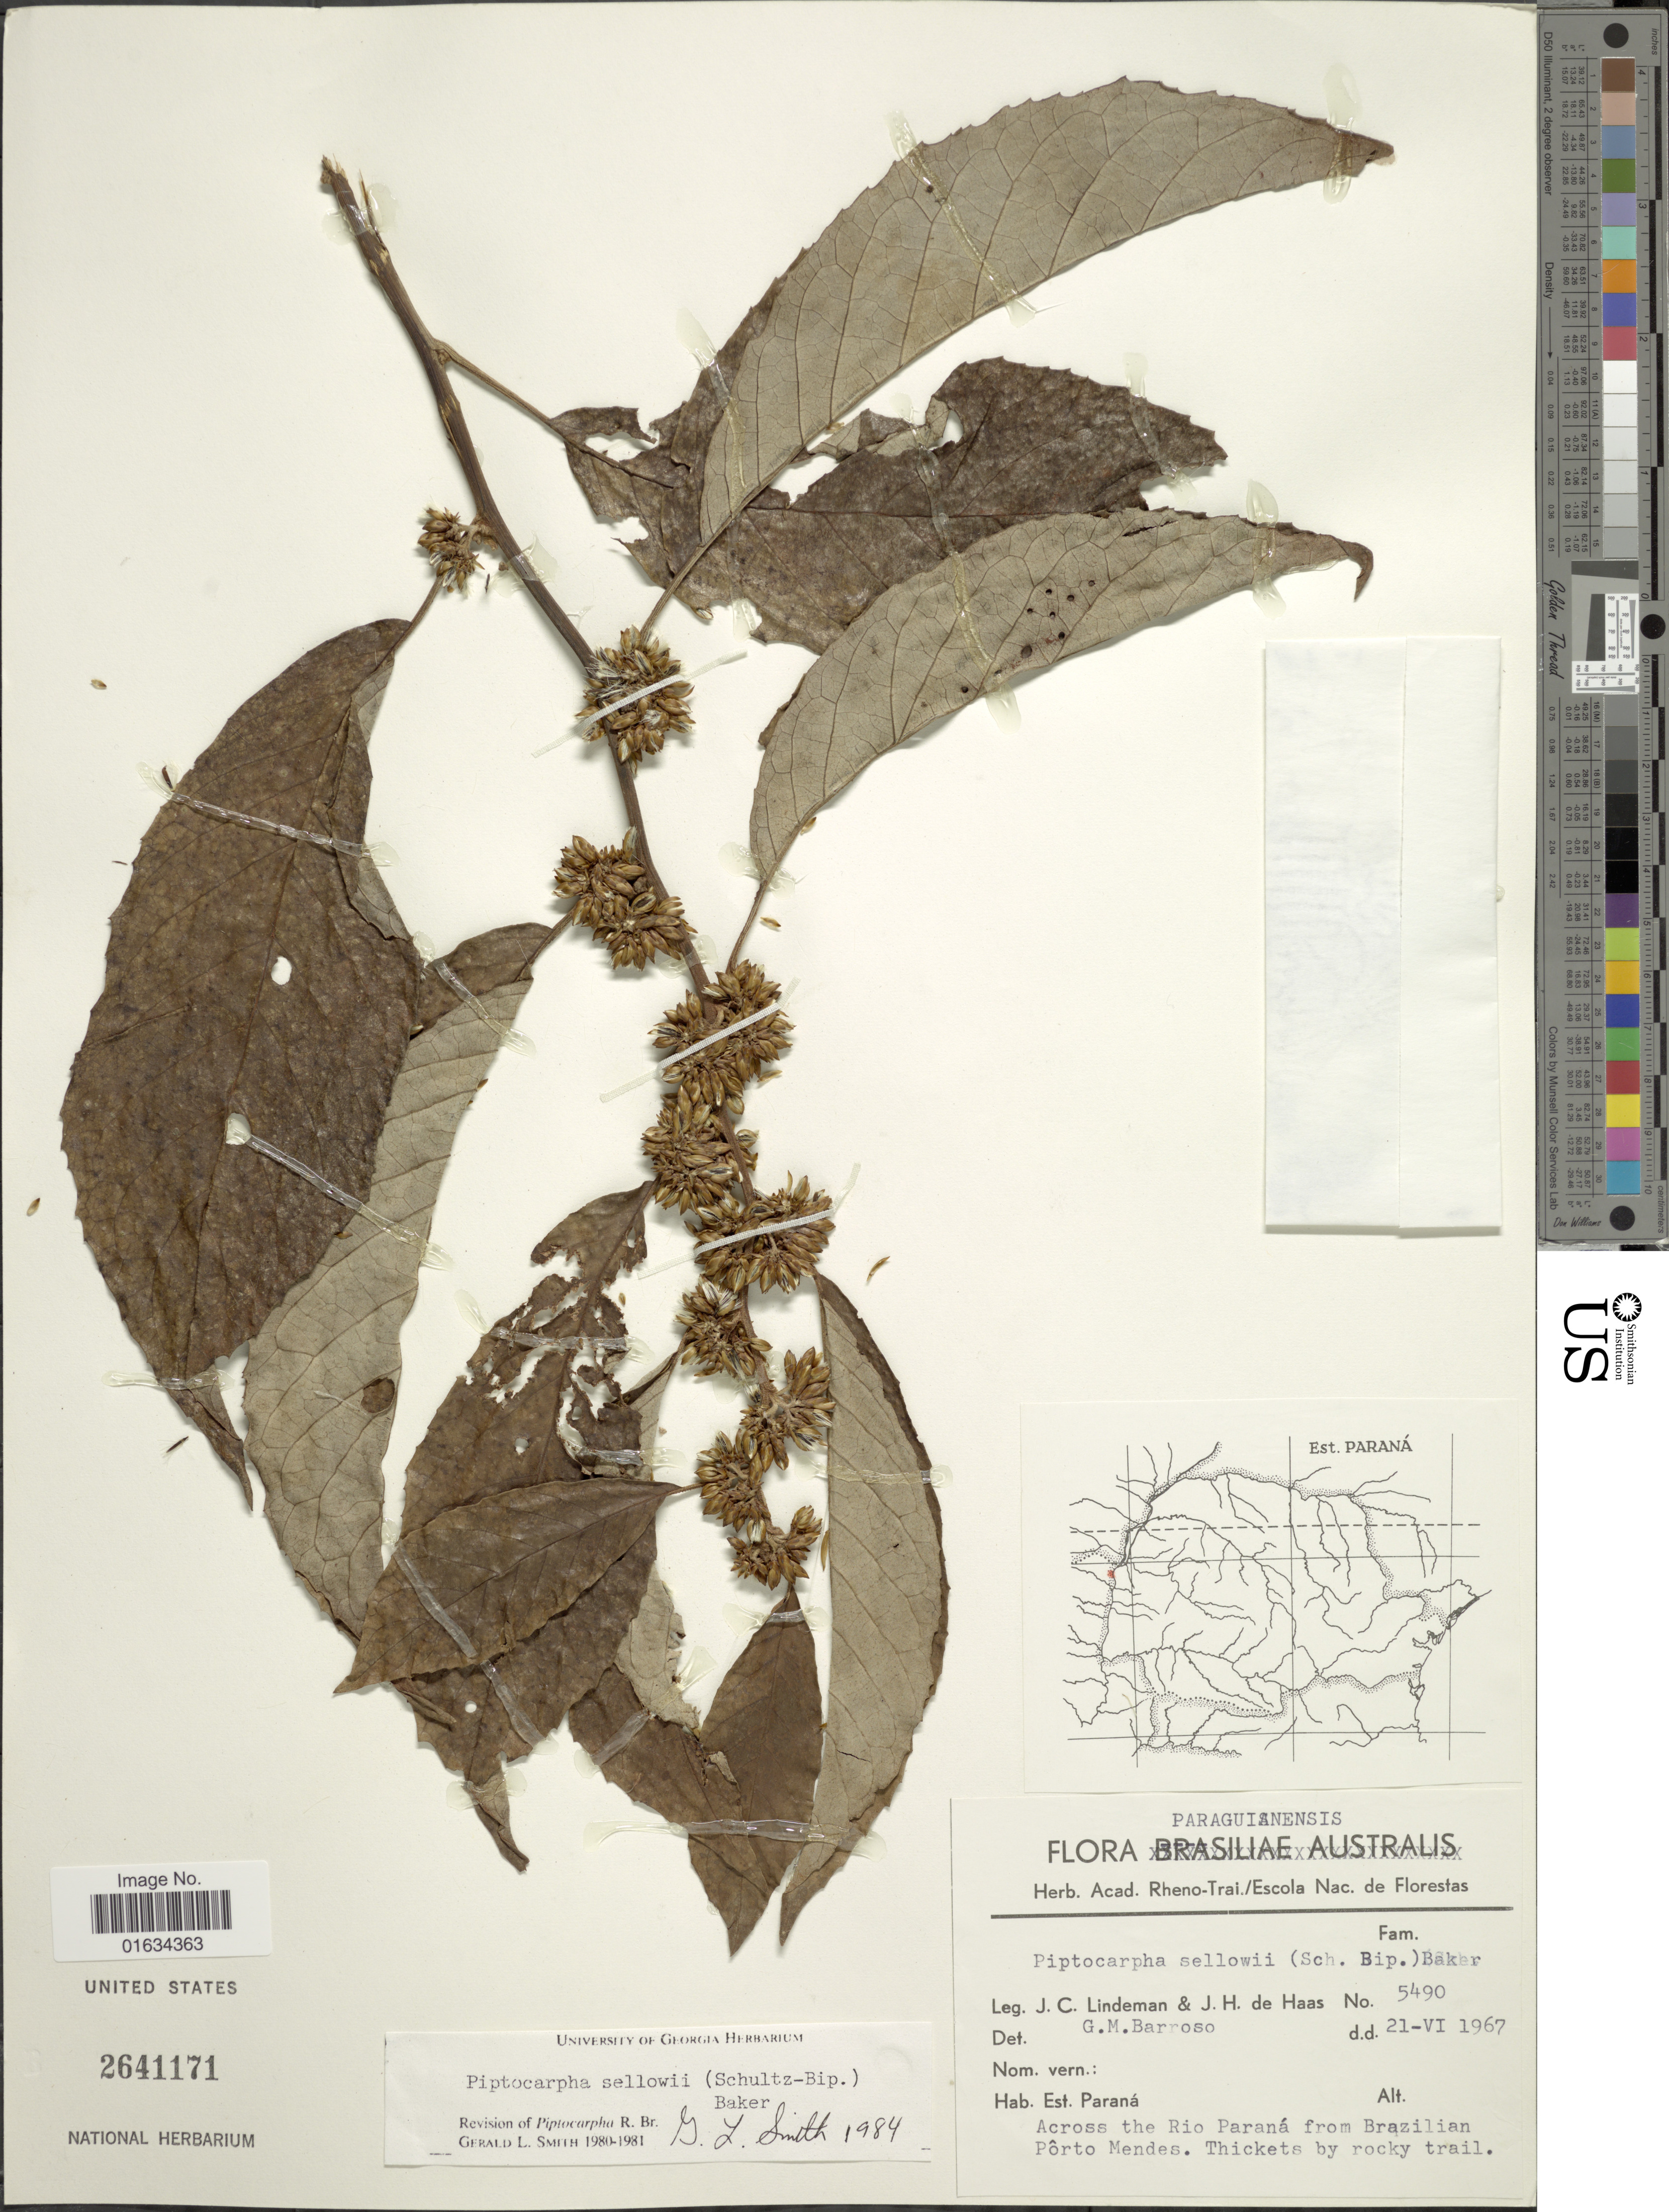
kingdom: Plantae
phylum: Tracheophyta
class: Magnoliopsida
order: Asterales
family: Asteraceae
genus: Piptocarpha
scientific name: Piptocarpha sellovii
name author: (Sch. Bip.) Baker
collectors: J. C. Lindeman & J. H. Haas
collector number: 5490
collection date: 1967-06-21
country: Paraguay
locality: Est. Paraná. Acroos the Rio Paraná from Brazilian Pôrto Mendes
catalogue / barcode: US 2641171